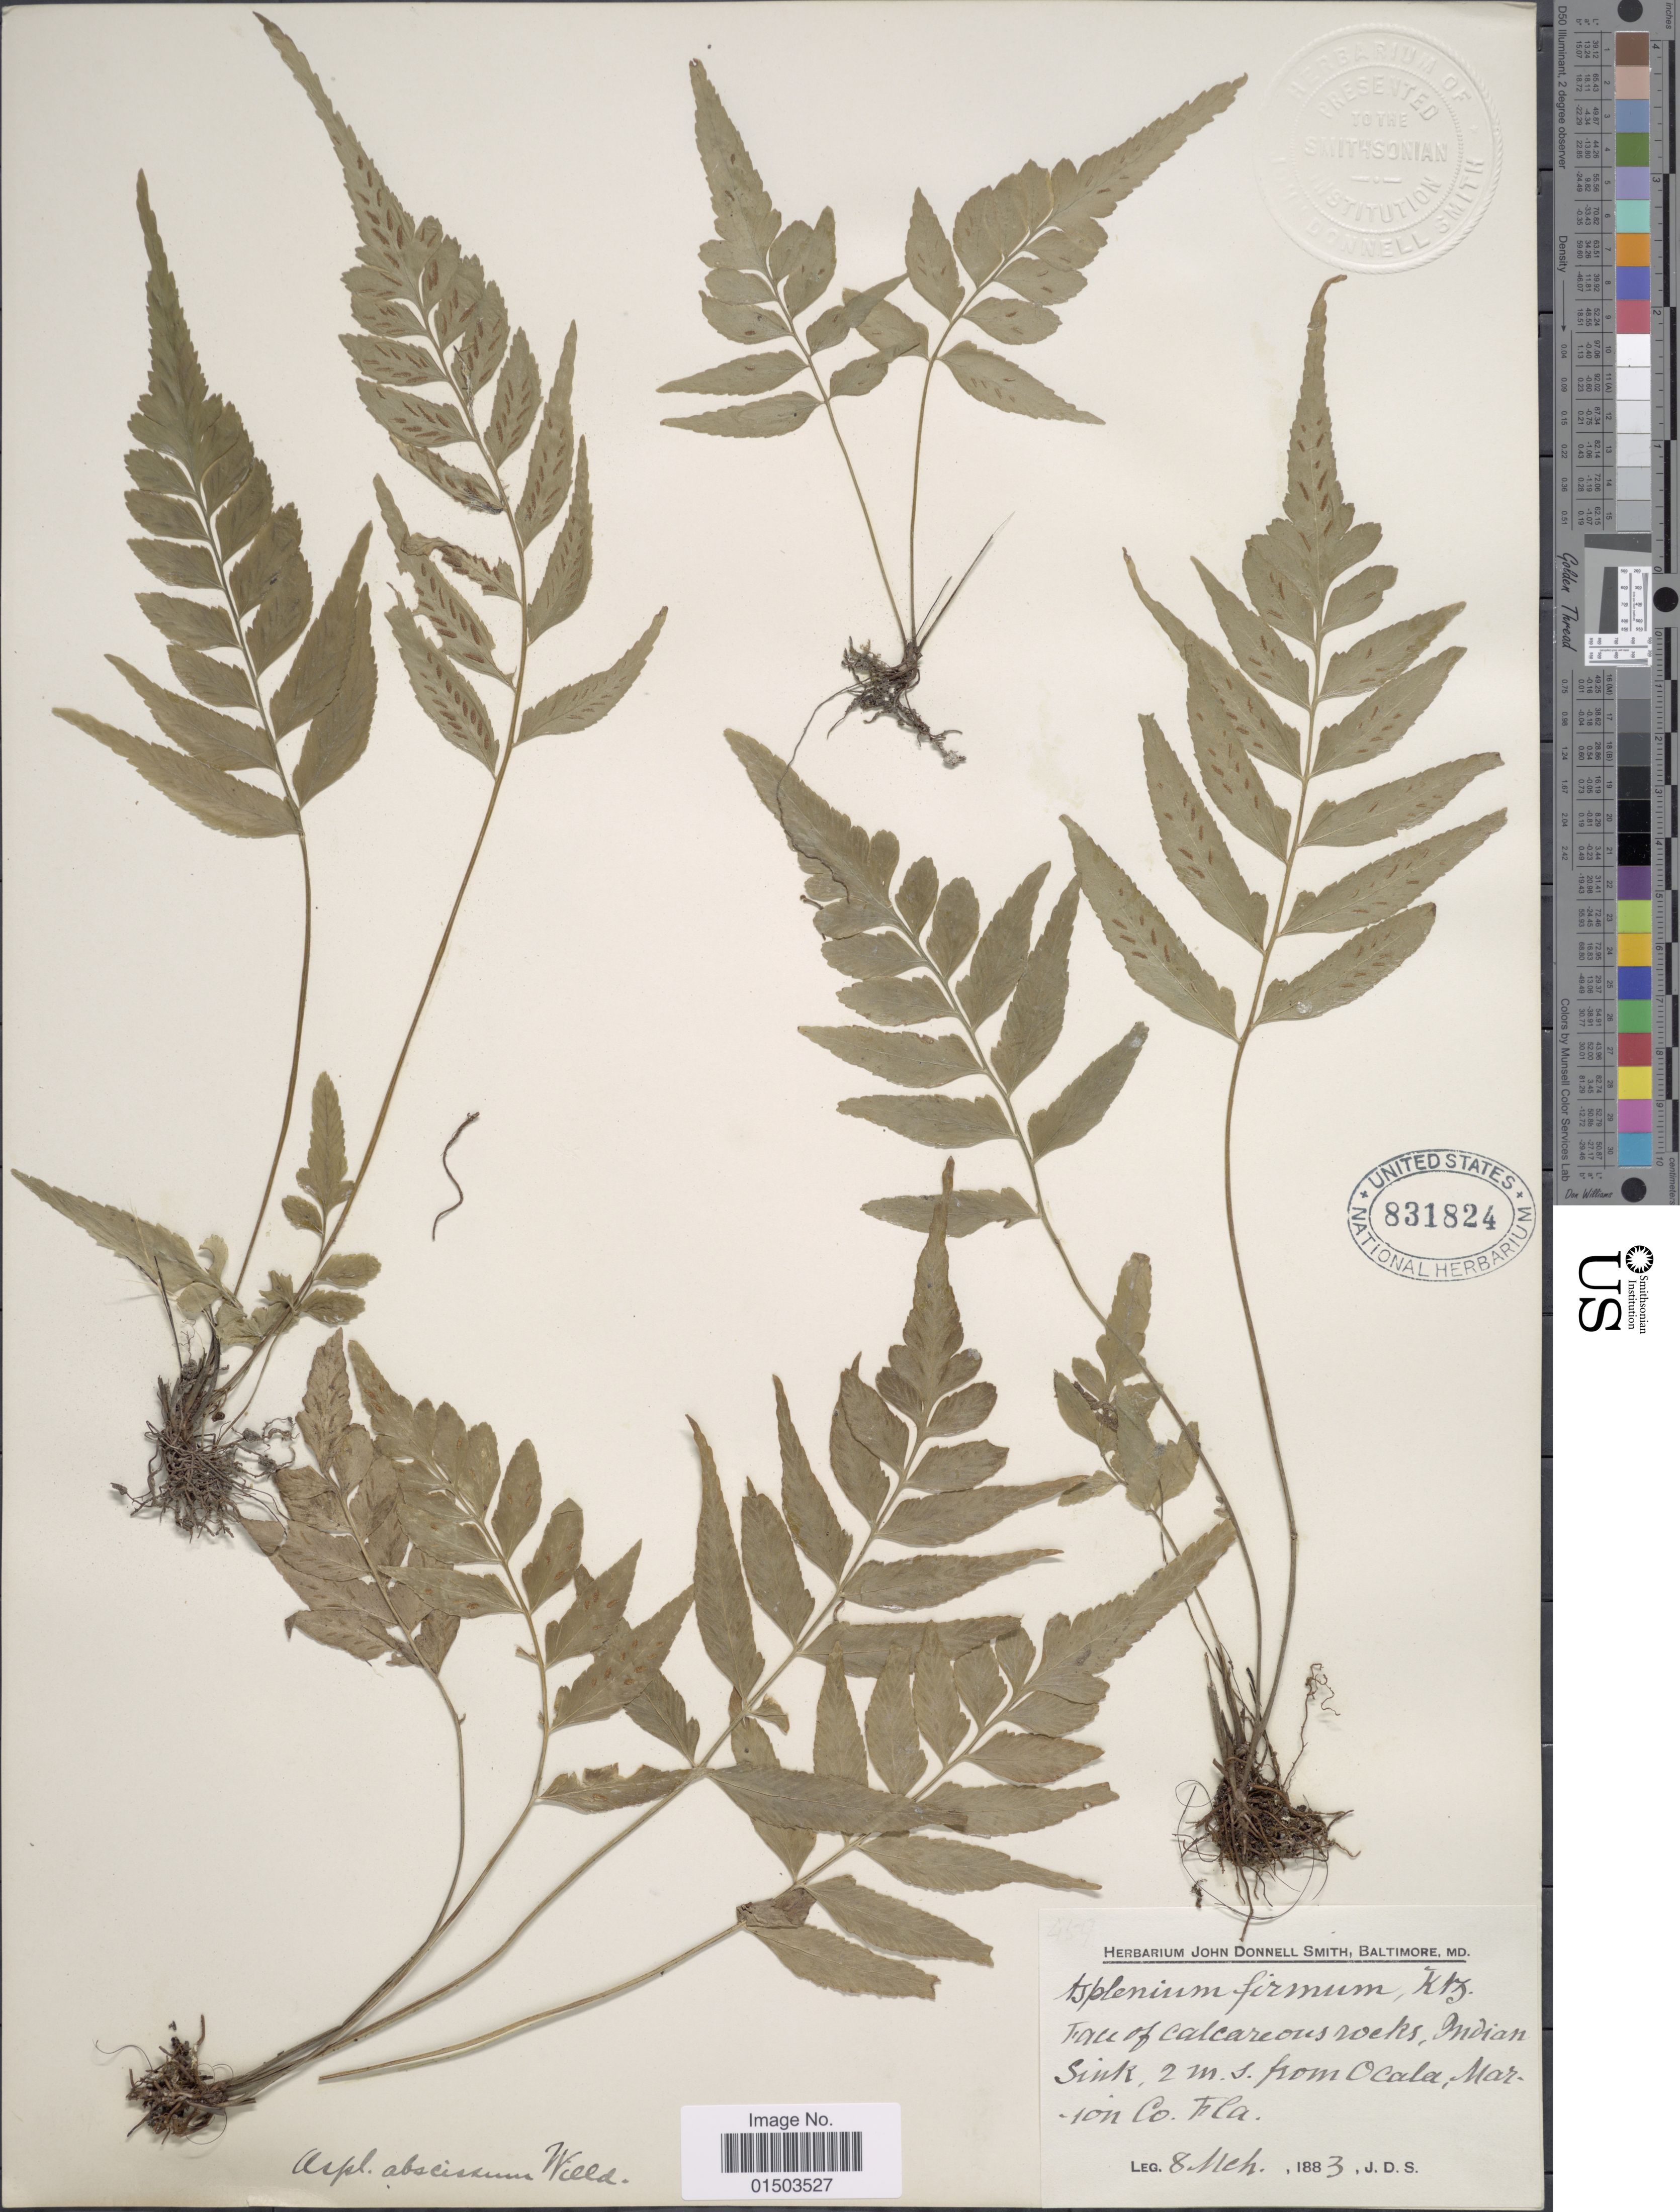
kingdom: Plantae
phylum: Tracheophyta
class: Polypodiopsida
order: Polypodiales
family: Aspleniaceae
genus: Asplenium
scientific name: Asplenium abscissum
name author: Willd.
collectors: J. Donnell Smith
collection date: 1883-03-08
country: United States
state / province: Florida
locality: Indian Sink, 2. m. s. from Ocala, Marion Co. Fla.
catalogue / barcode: US 831824